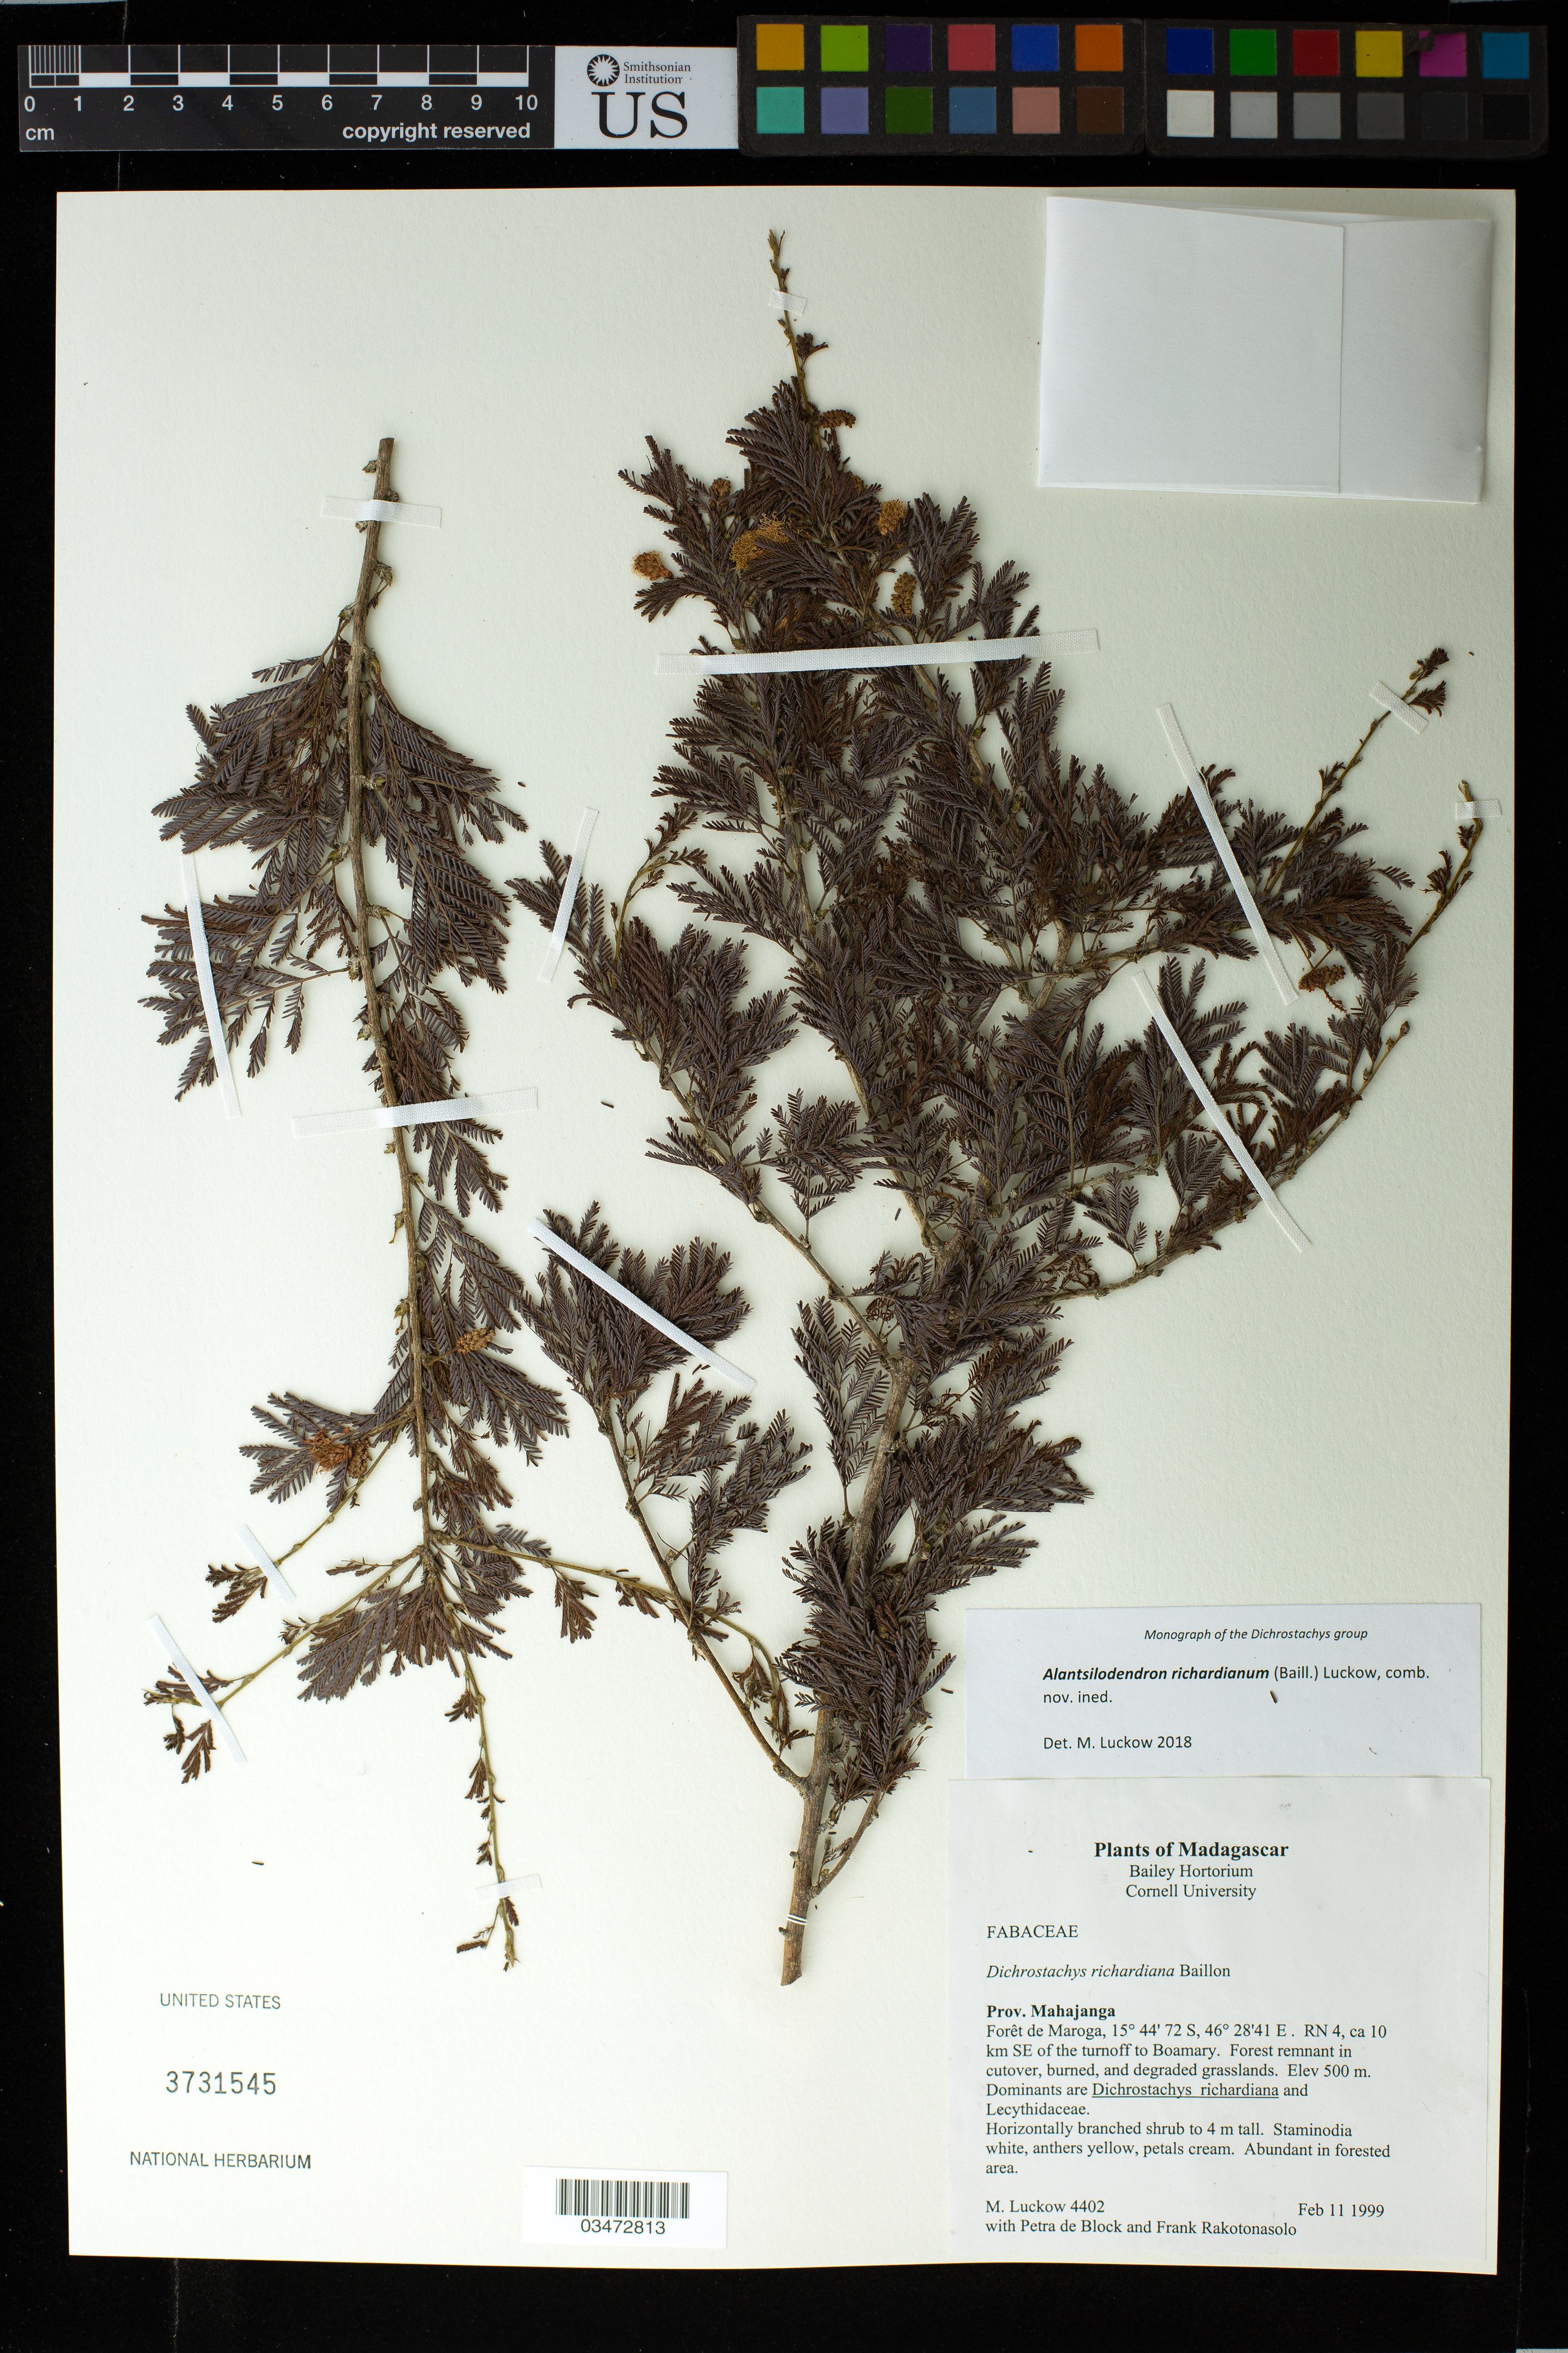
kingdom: Plantae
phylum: Tracheophyta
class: Magnoliopsida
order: Fabales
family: Fabaceae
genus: Dichrostachys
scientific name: Dichrostachys richardiana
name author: Baill.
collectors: M. A. Luckow, P. De Block & F. Rakotonasolo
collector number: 4402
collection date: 1999-02-11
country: Madagascar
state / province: Boeny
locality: Foret de Maroga, RN 4, ca 10 km SE of the turnoff to Boamary. Forest remnant in cutover, burned, and degraded grasslands.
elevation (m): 500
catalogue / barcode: US 3731545